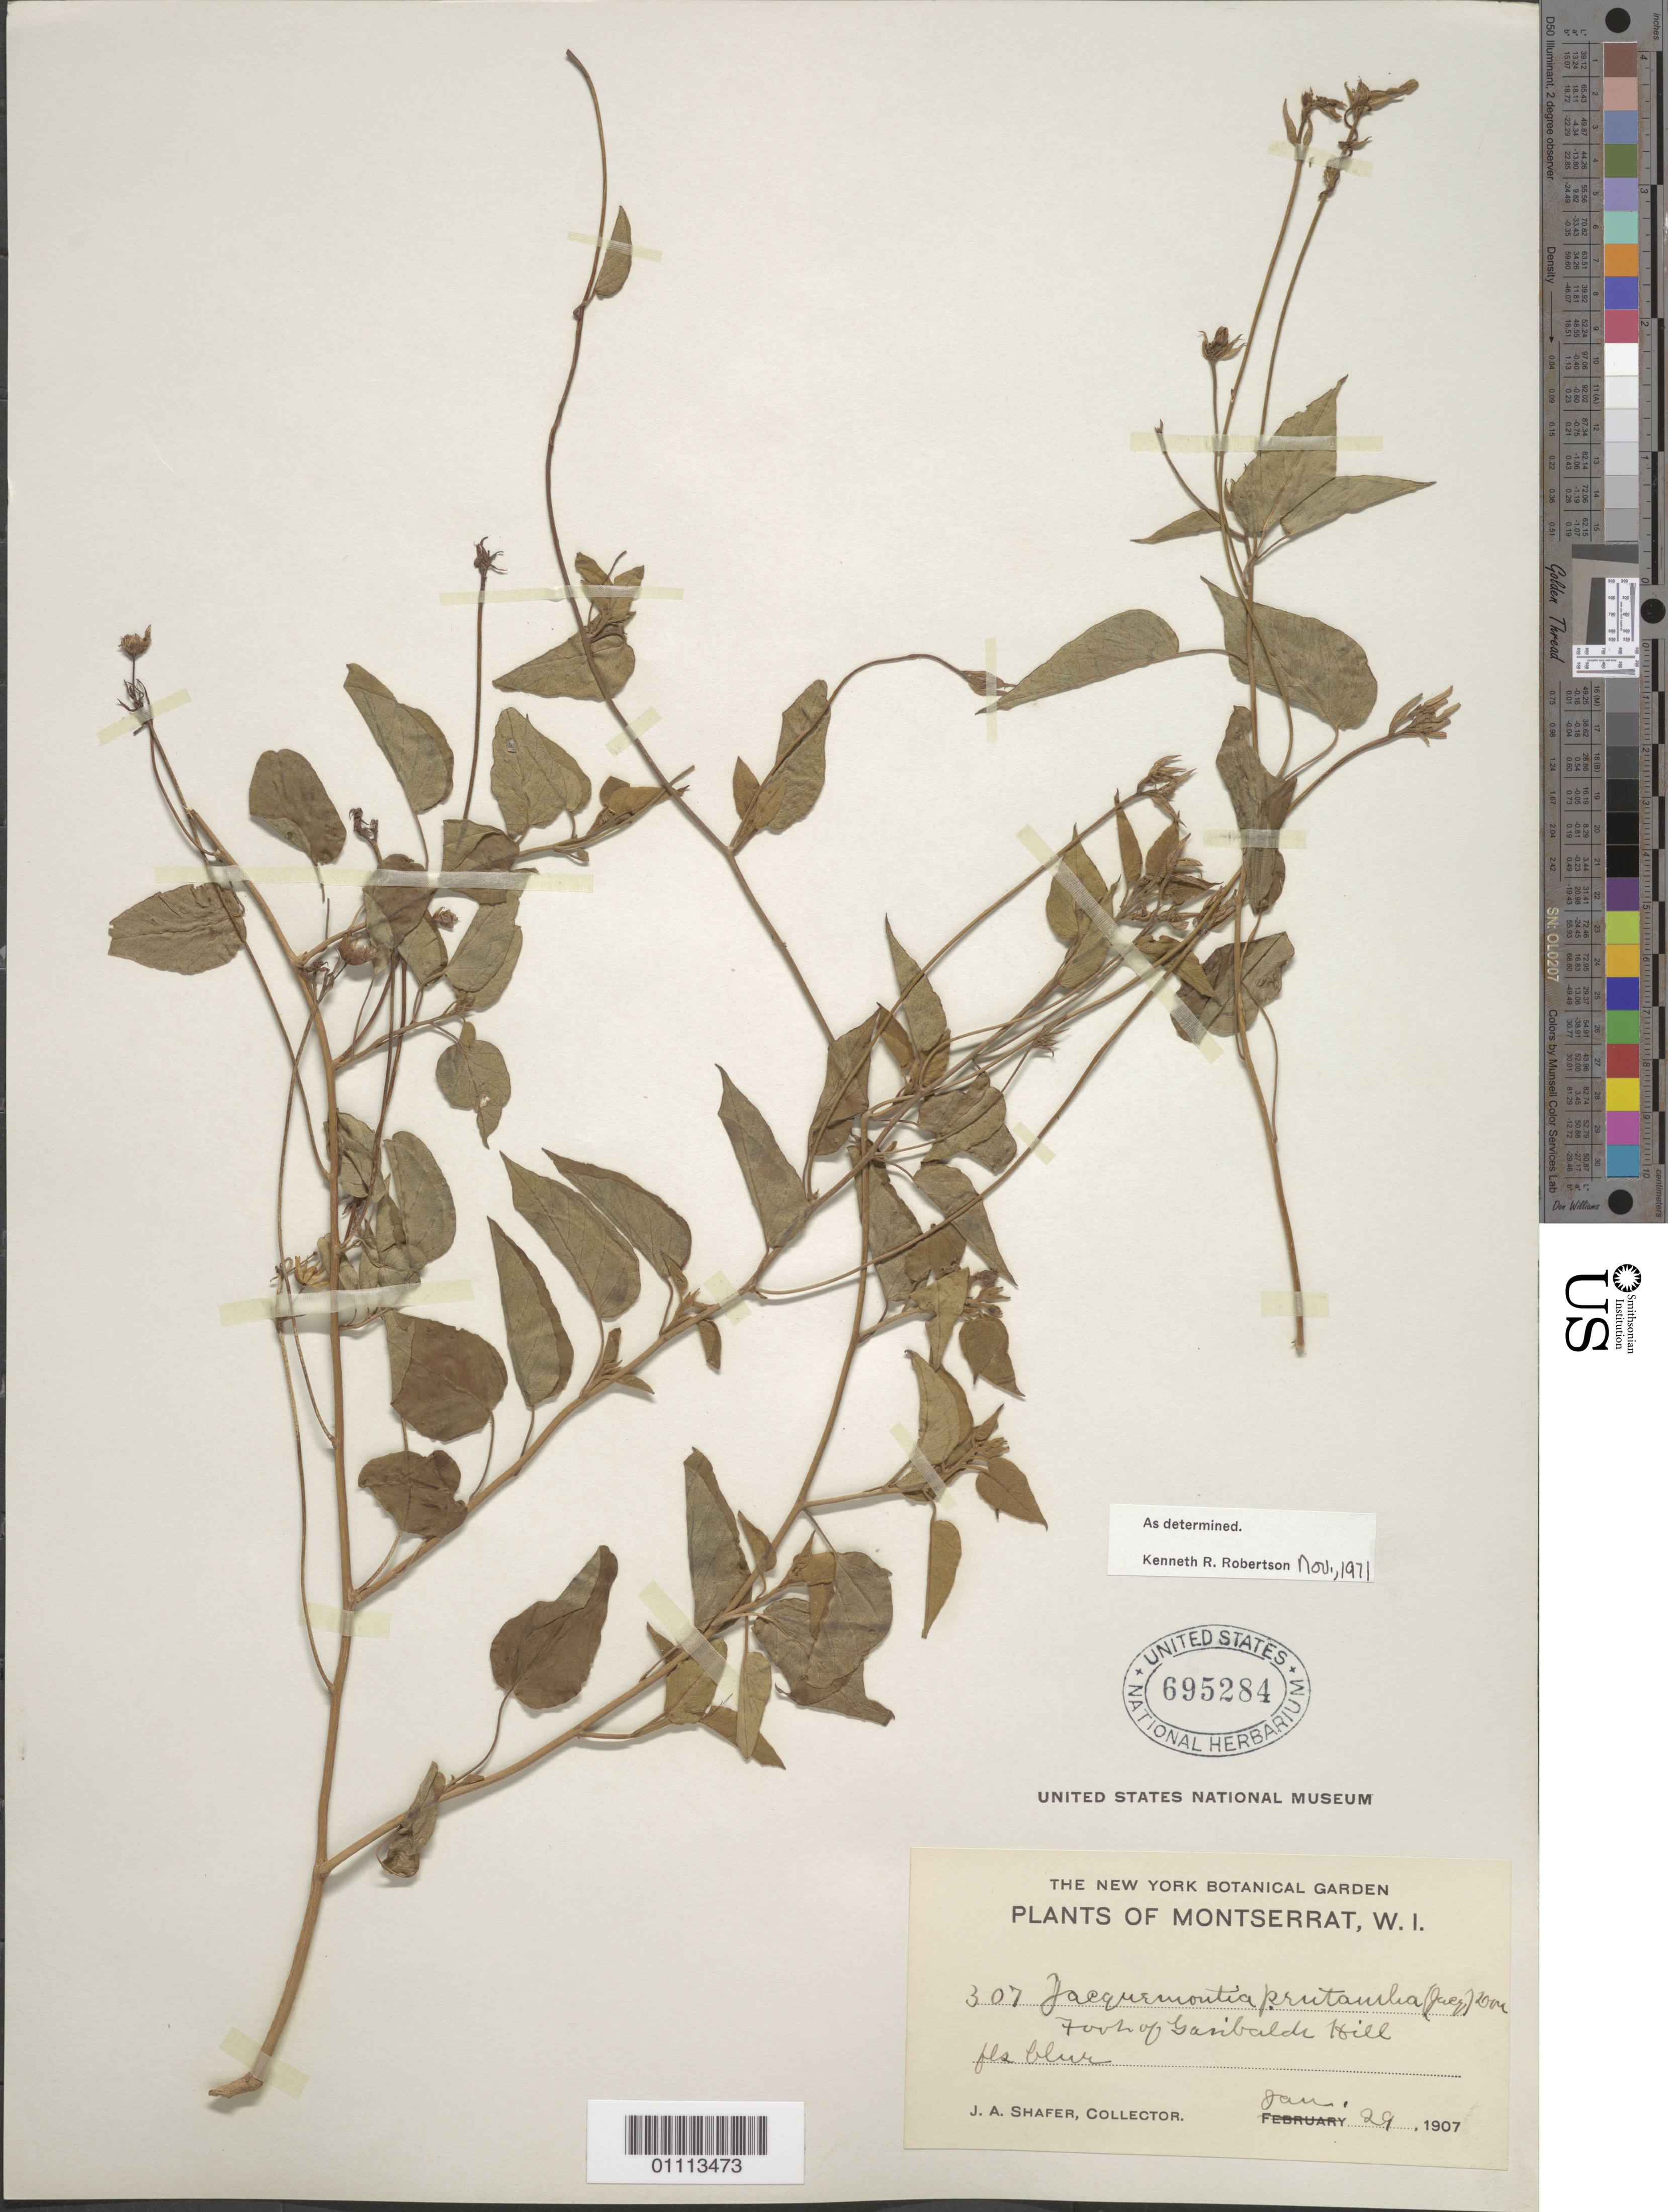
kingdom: Plantae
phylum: Tracheophyta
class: Magnoliopsida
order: Solanales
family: Convolvulaceae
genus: Jacquemontia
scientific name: Jacquemontia pentanthos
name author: (Jacq.) G. Don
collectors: J. A. Shafer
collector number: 307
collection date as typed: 29 Jan 1907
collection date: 1907-01-29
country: Montserrat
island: Montserrat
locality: Foot of Gainbalde Hill.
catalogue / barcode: US 695284